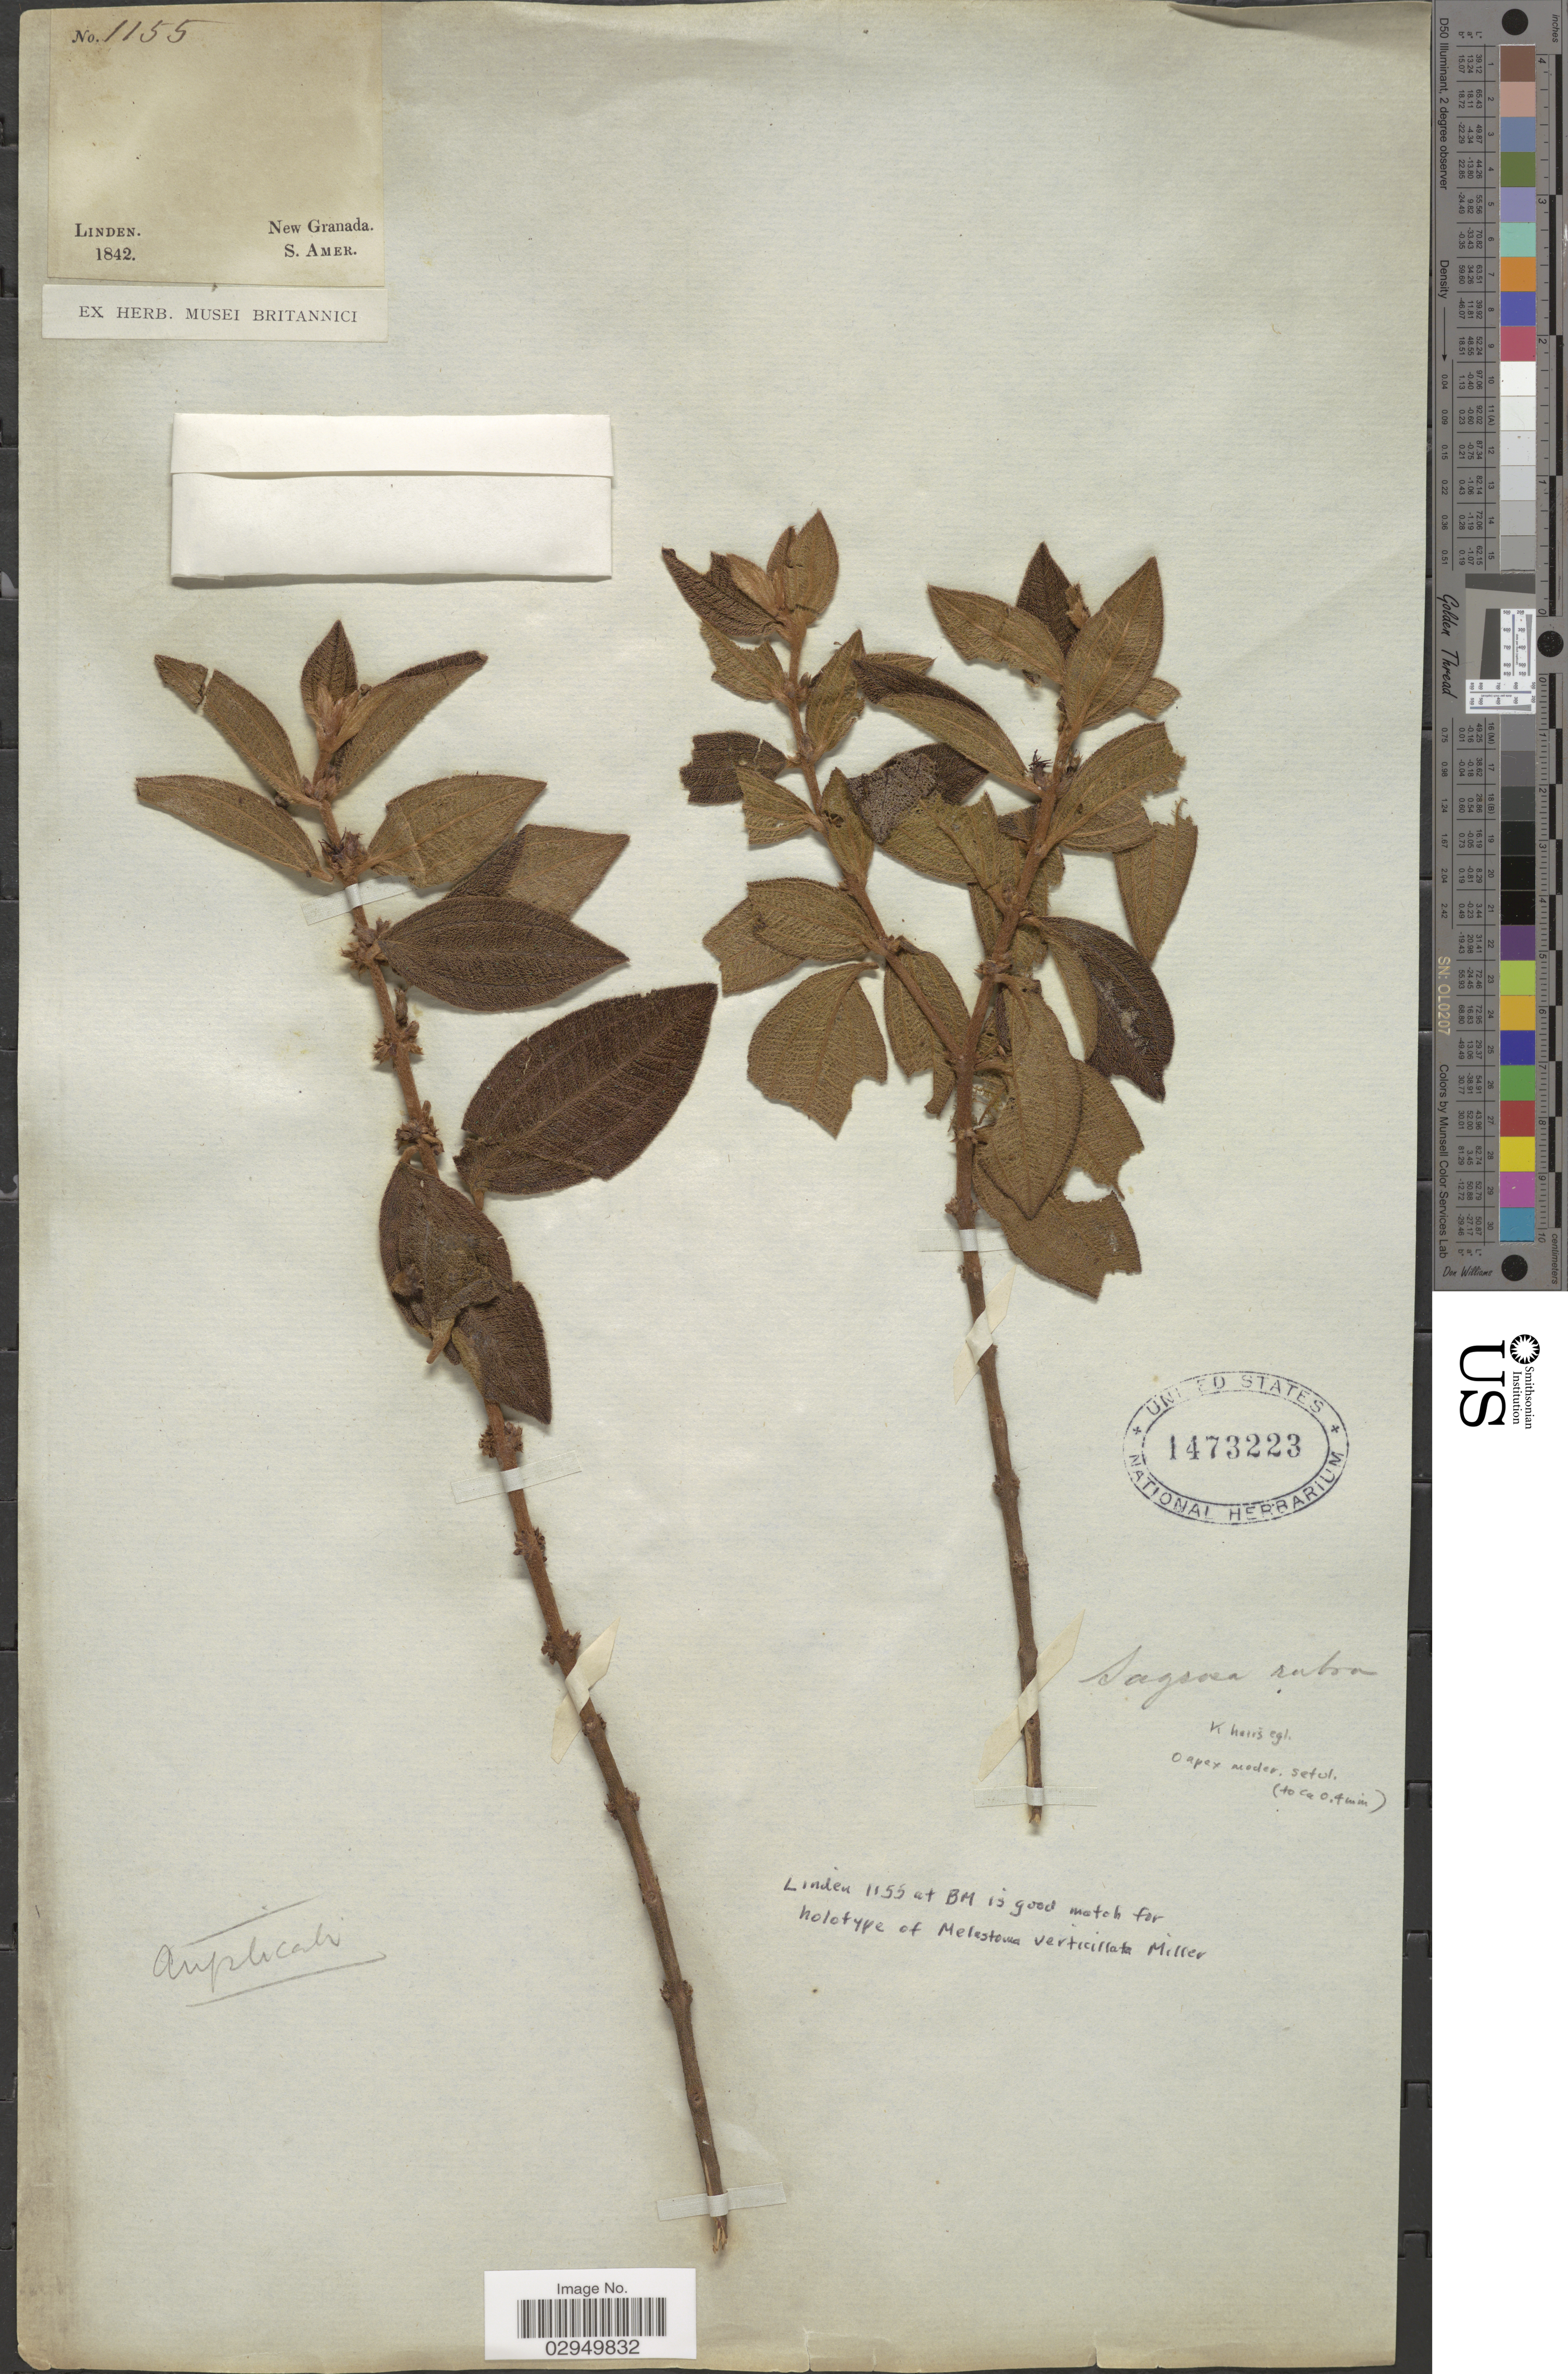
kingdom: Plantae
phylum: Tracheophyta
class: Magnoliopsida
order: Myrtales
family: Melastomataceae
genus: Clidemia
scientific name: Clidemia sericea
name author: D. Don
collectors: -- Linden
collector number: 1155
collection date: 1842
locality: New Granada. S. Amer.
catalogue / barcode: US 1473223